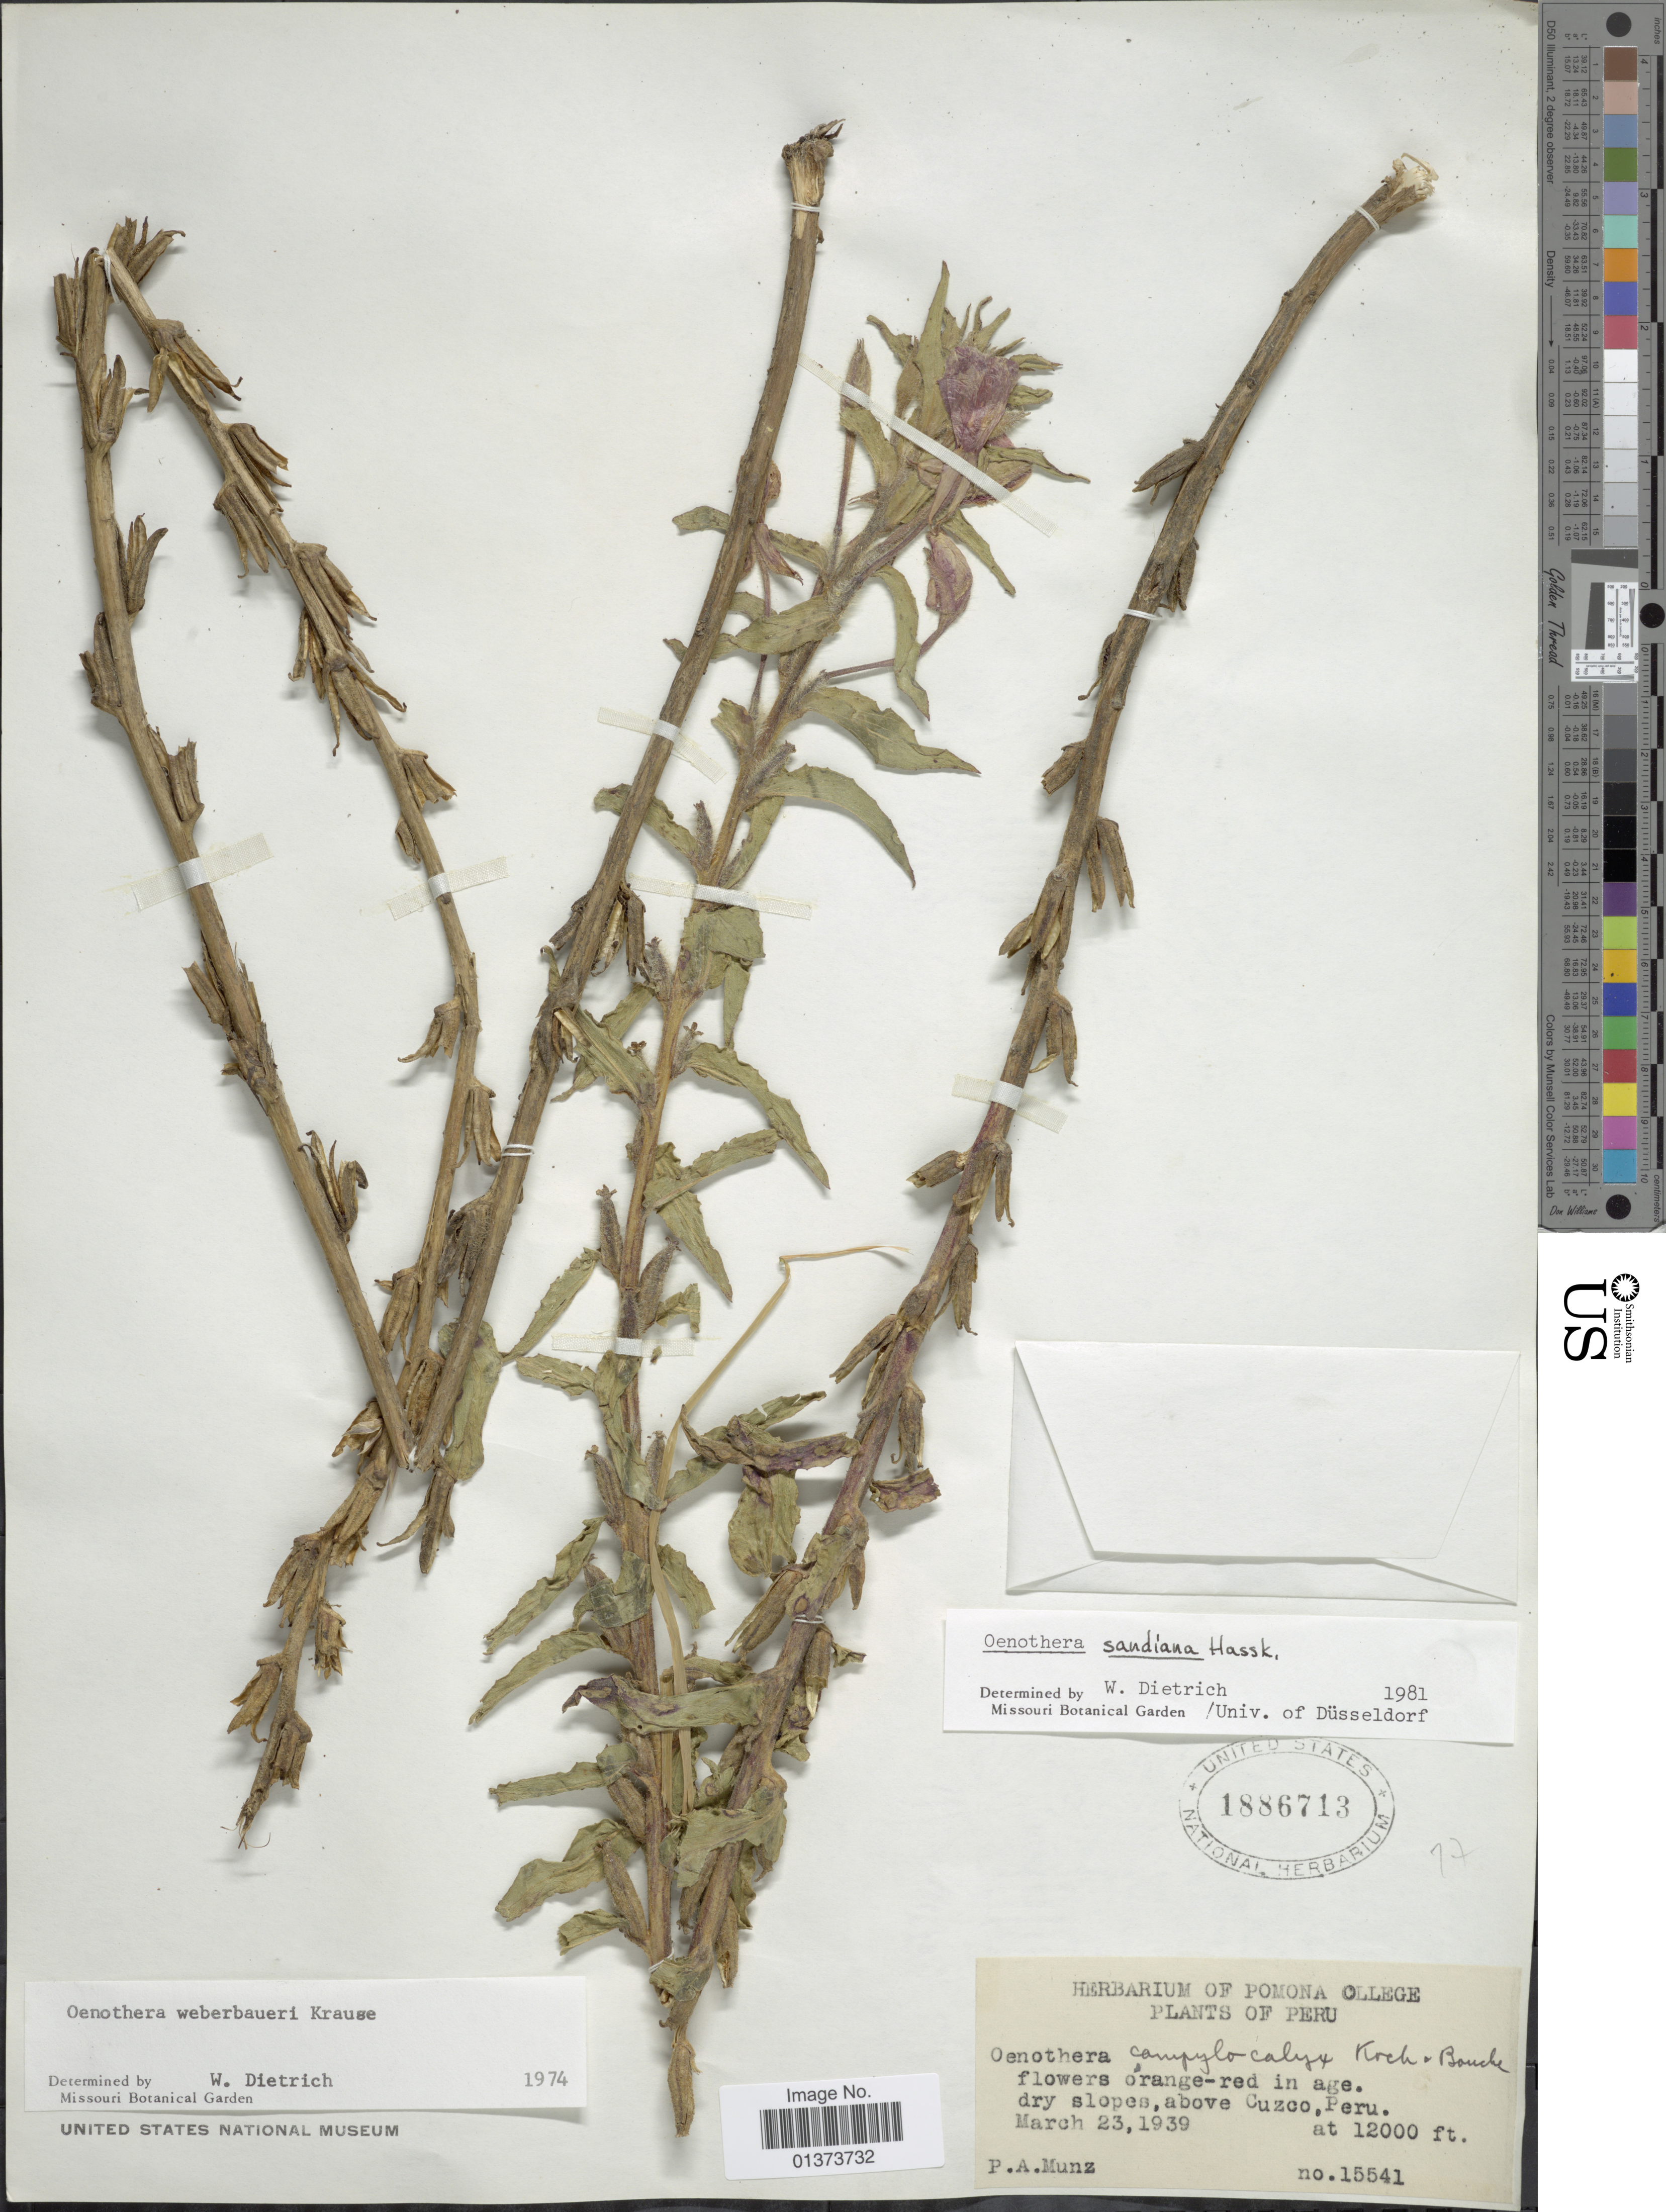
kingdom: Plantae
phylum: Tracheophyta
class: Magnoliopsida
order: Myrtales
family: Onagraceae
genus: Oenothera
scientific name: Oenothera sandiana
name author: Hassk.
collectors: P. A. Munz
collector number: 15541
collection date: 1939-03-23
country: Peru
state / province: Cusco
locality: Dry slopes, above Cuzco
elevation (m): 3658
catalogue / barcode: US 1886713